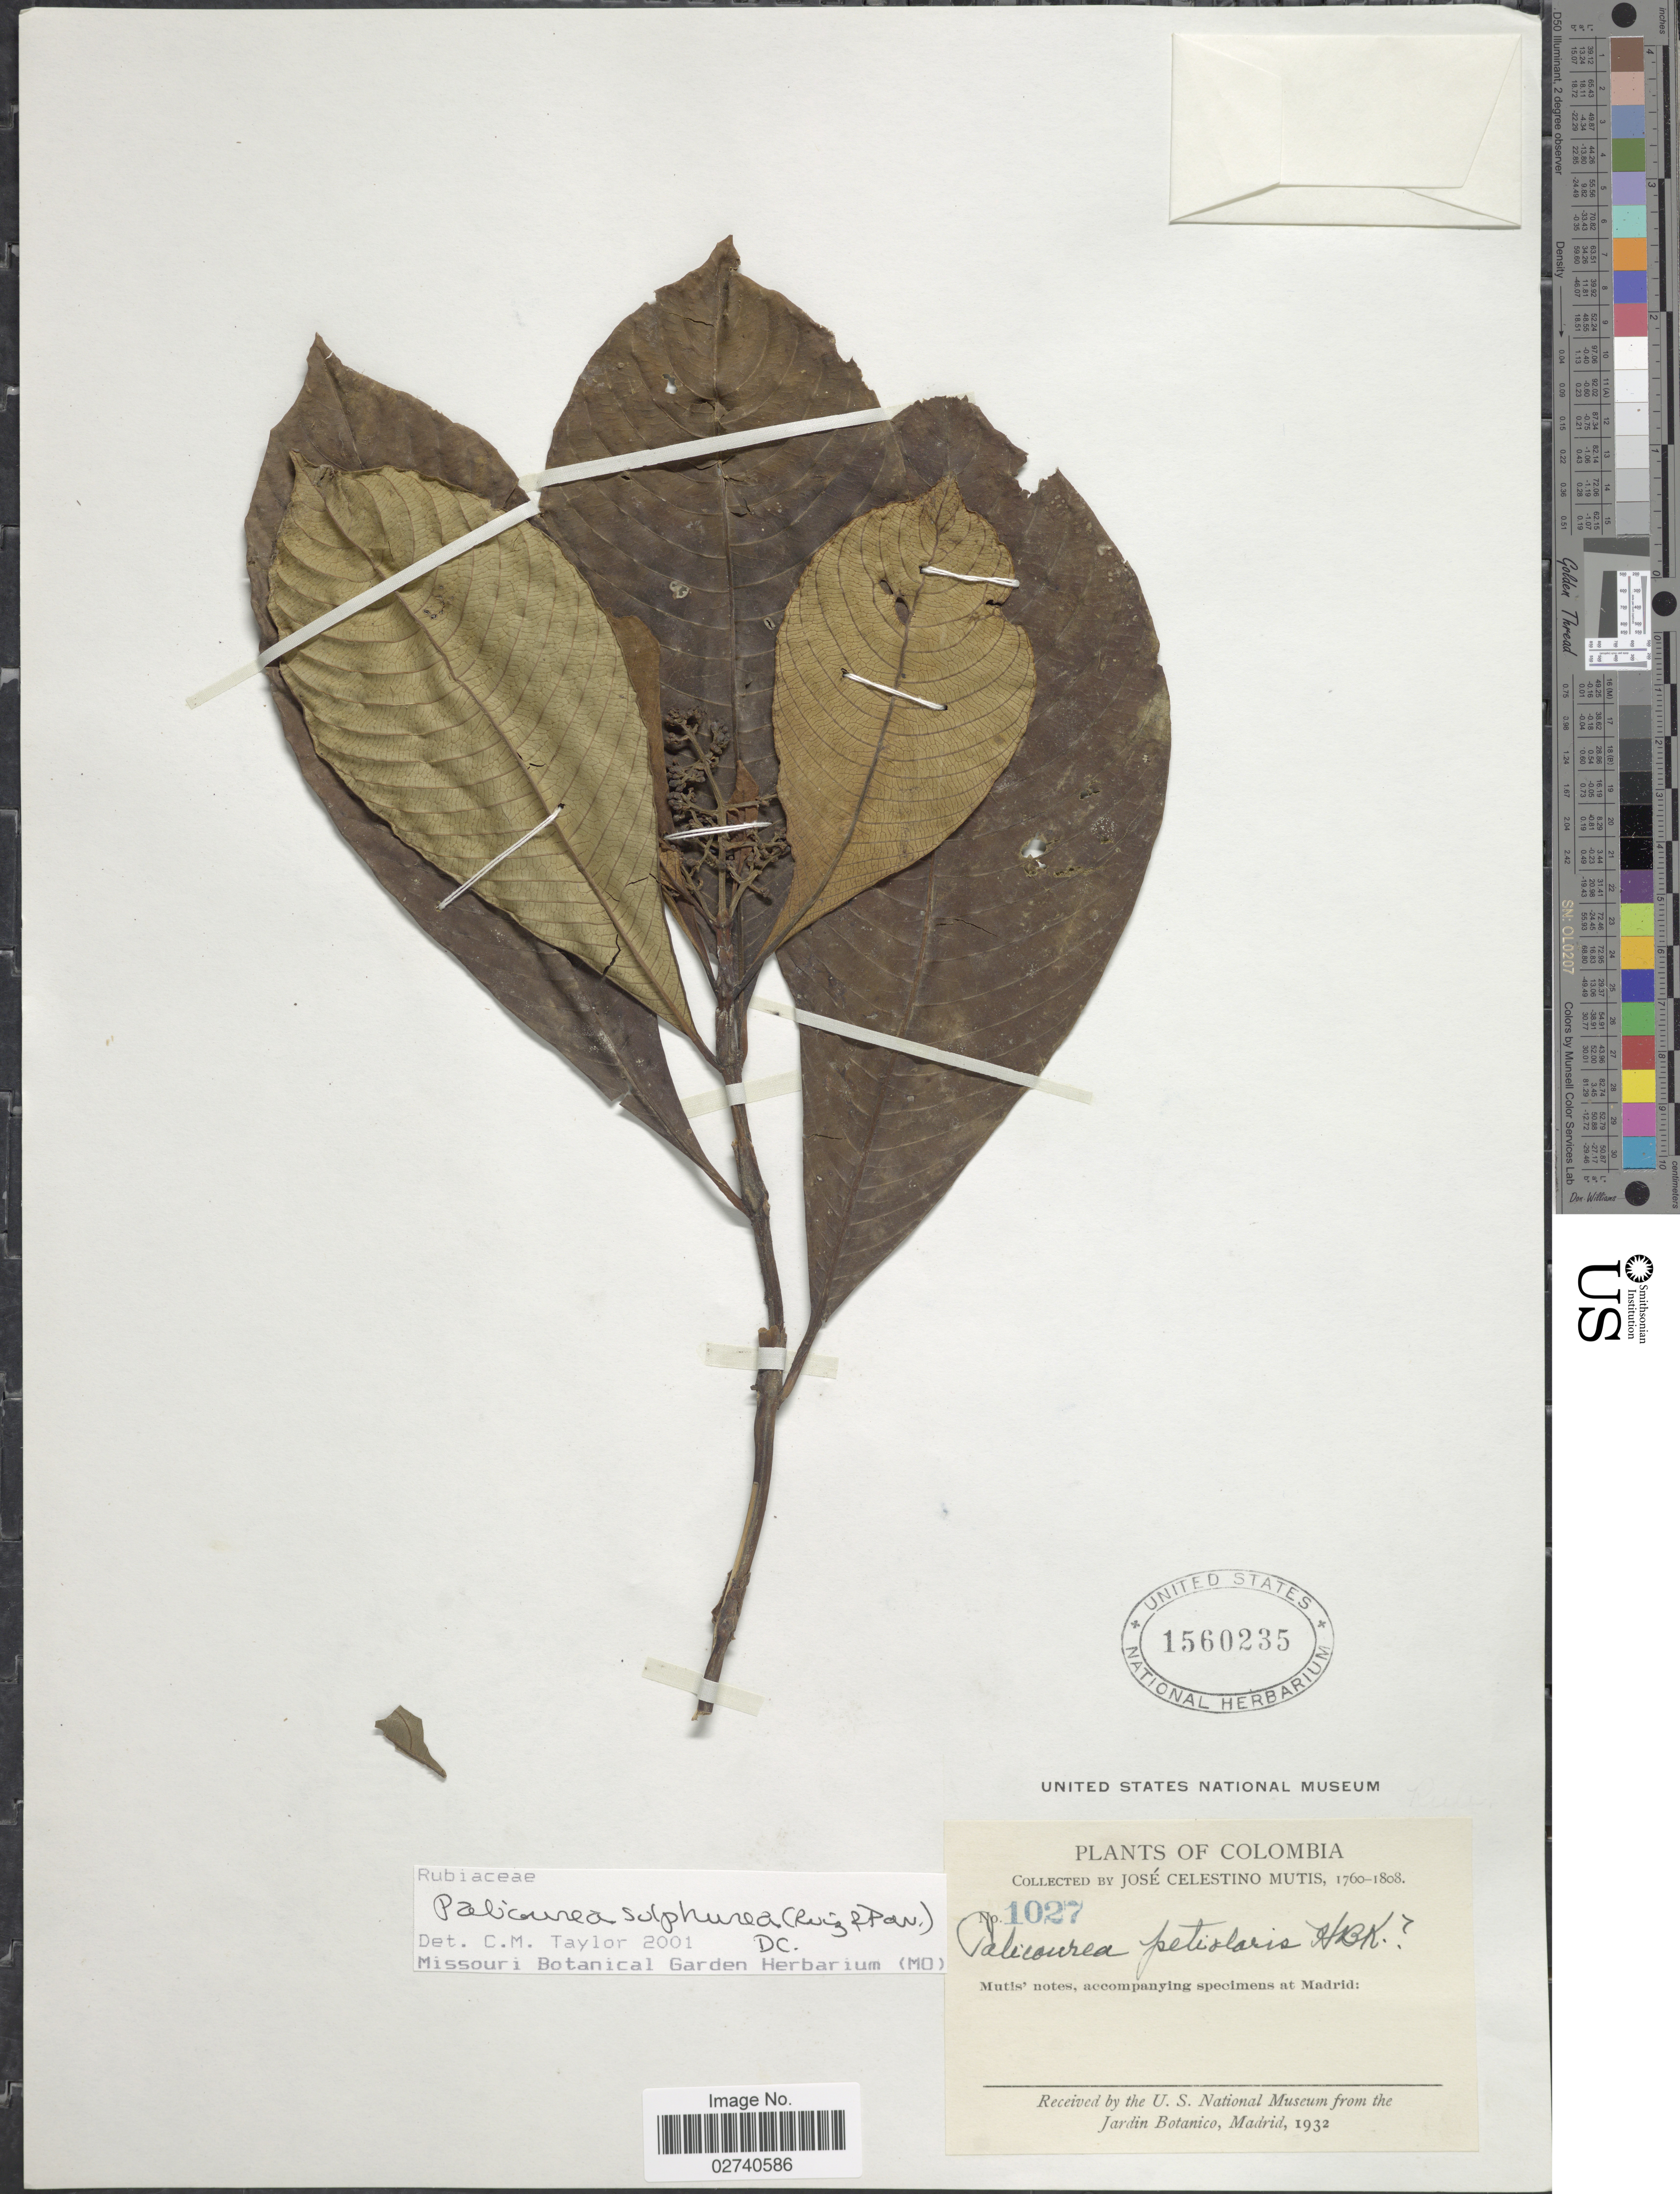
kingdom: Plantae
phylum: Tracheophyta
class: Magnoliopsida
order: Gentianales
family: Rubiaceae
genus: Palicourea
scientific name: Palicourea sulphurea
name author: (Ruiz & Pav.) DC.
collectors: J. C. B. Mutis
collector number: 1027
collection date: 1760/1808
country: Colombia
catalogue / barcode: US 1560235